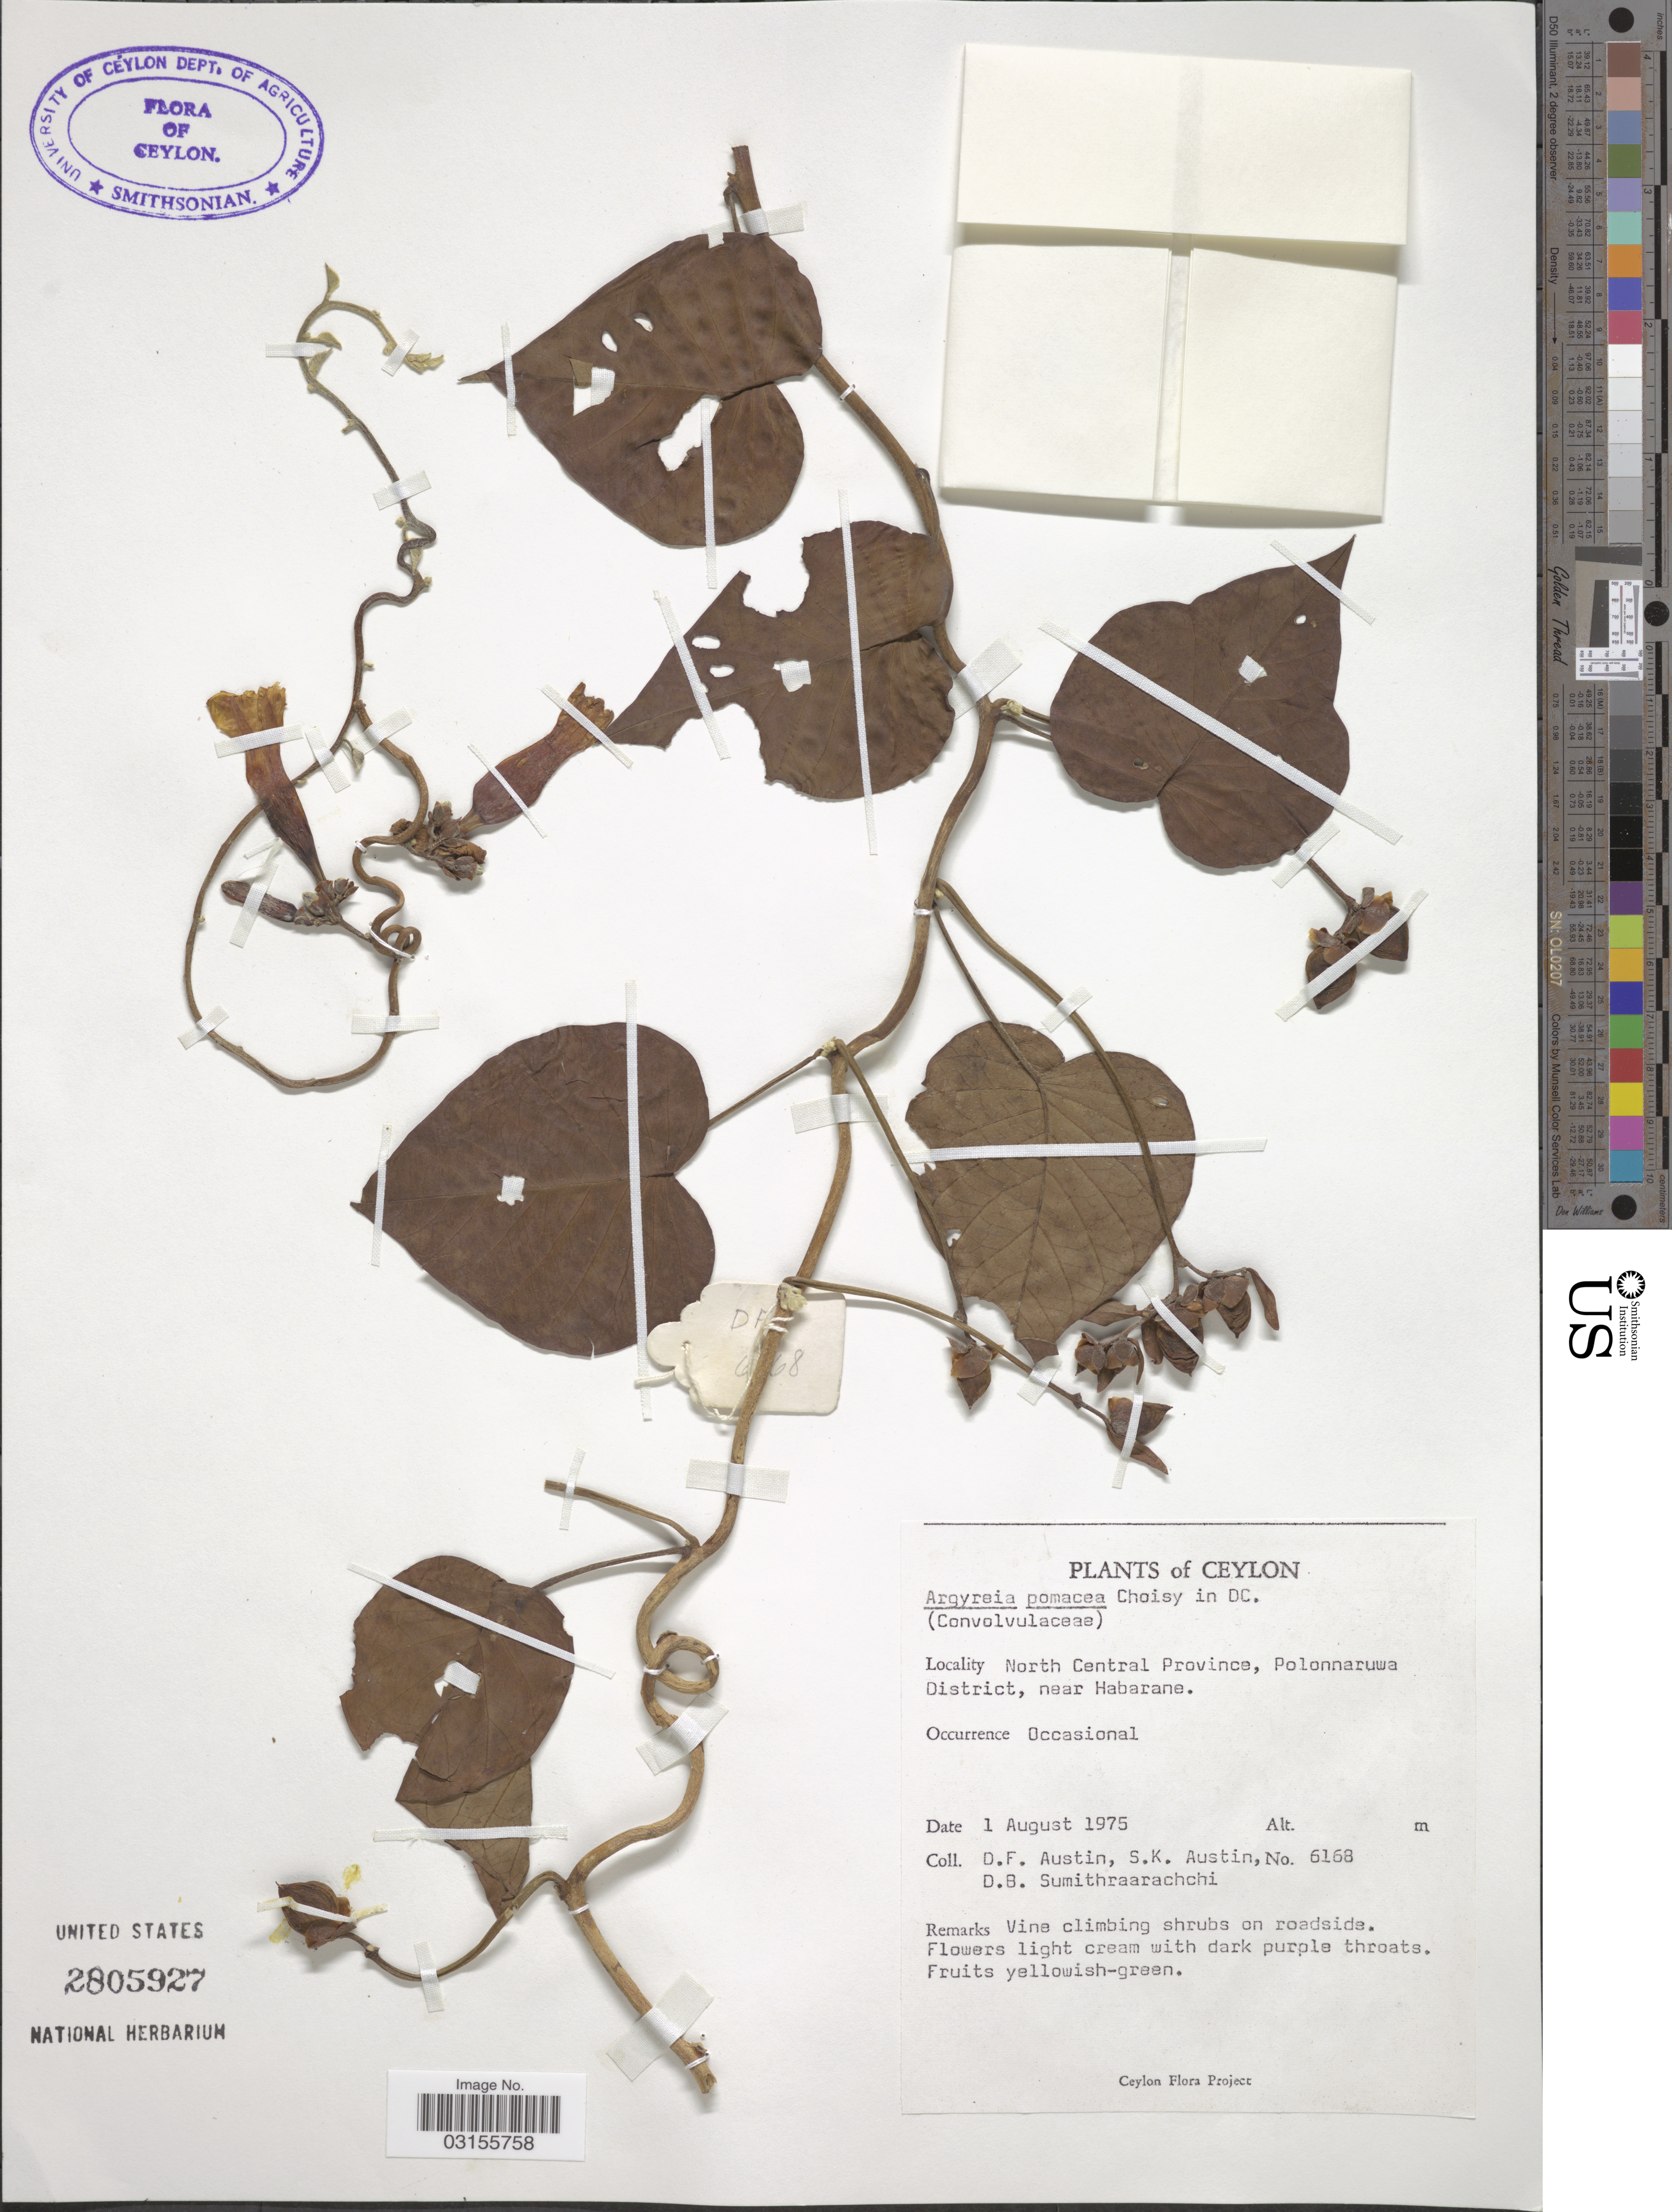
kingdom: Plantae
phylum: Tracheophyta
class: Magnoliopsida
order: Solanales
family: Convolvulaceae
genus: Argyreia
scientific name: Argyreia pomacea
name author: Sweet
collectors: D. Austin, S. Austin & D. B. Sumithraarachchi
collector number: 6168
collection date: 1975-08-01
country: Sri Lanka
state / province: North Central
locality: Ceylon. Polonnaruwa District, near Habarane.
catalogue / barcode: US 2805927